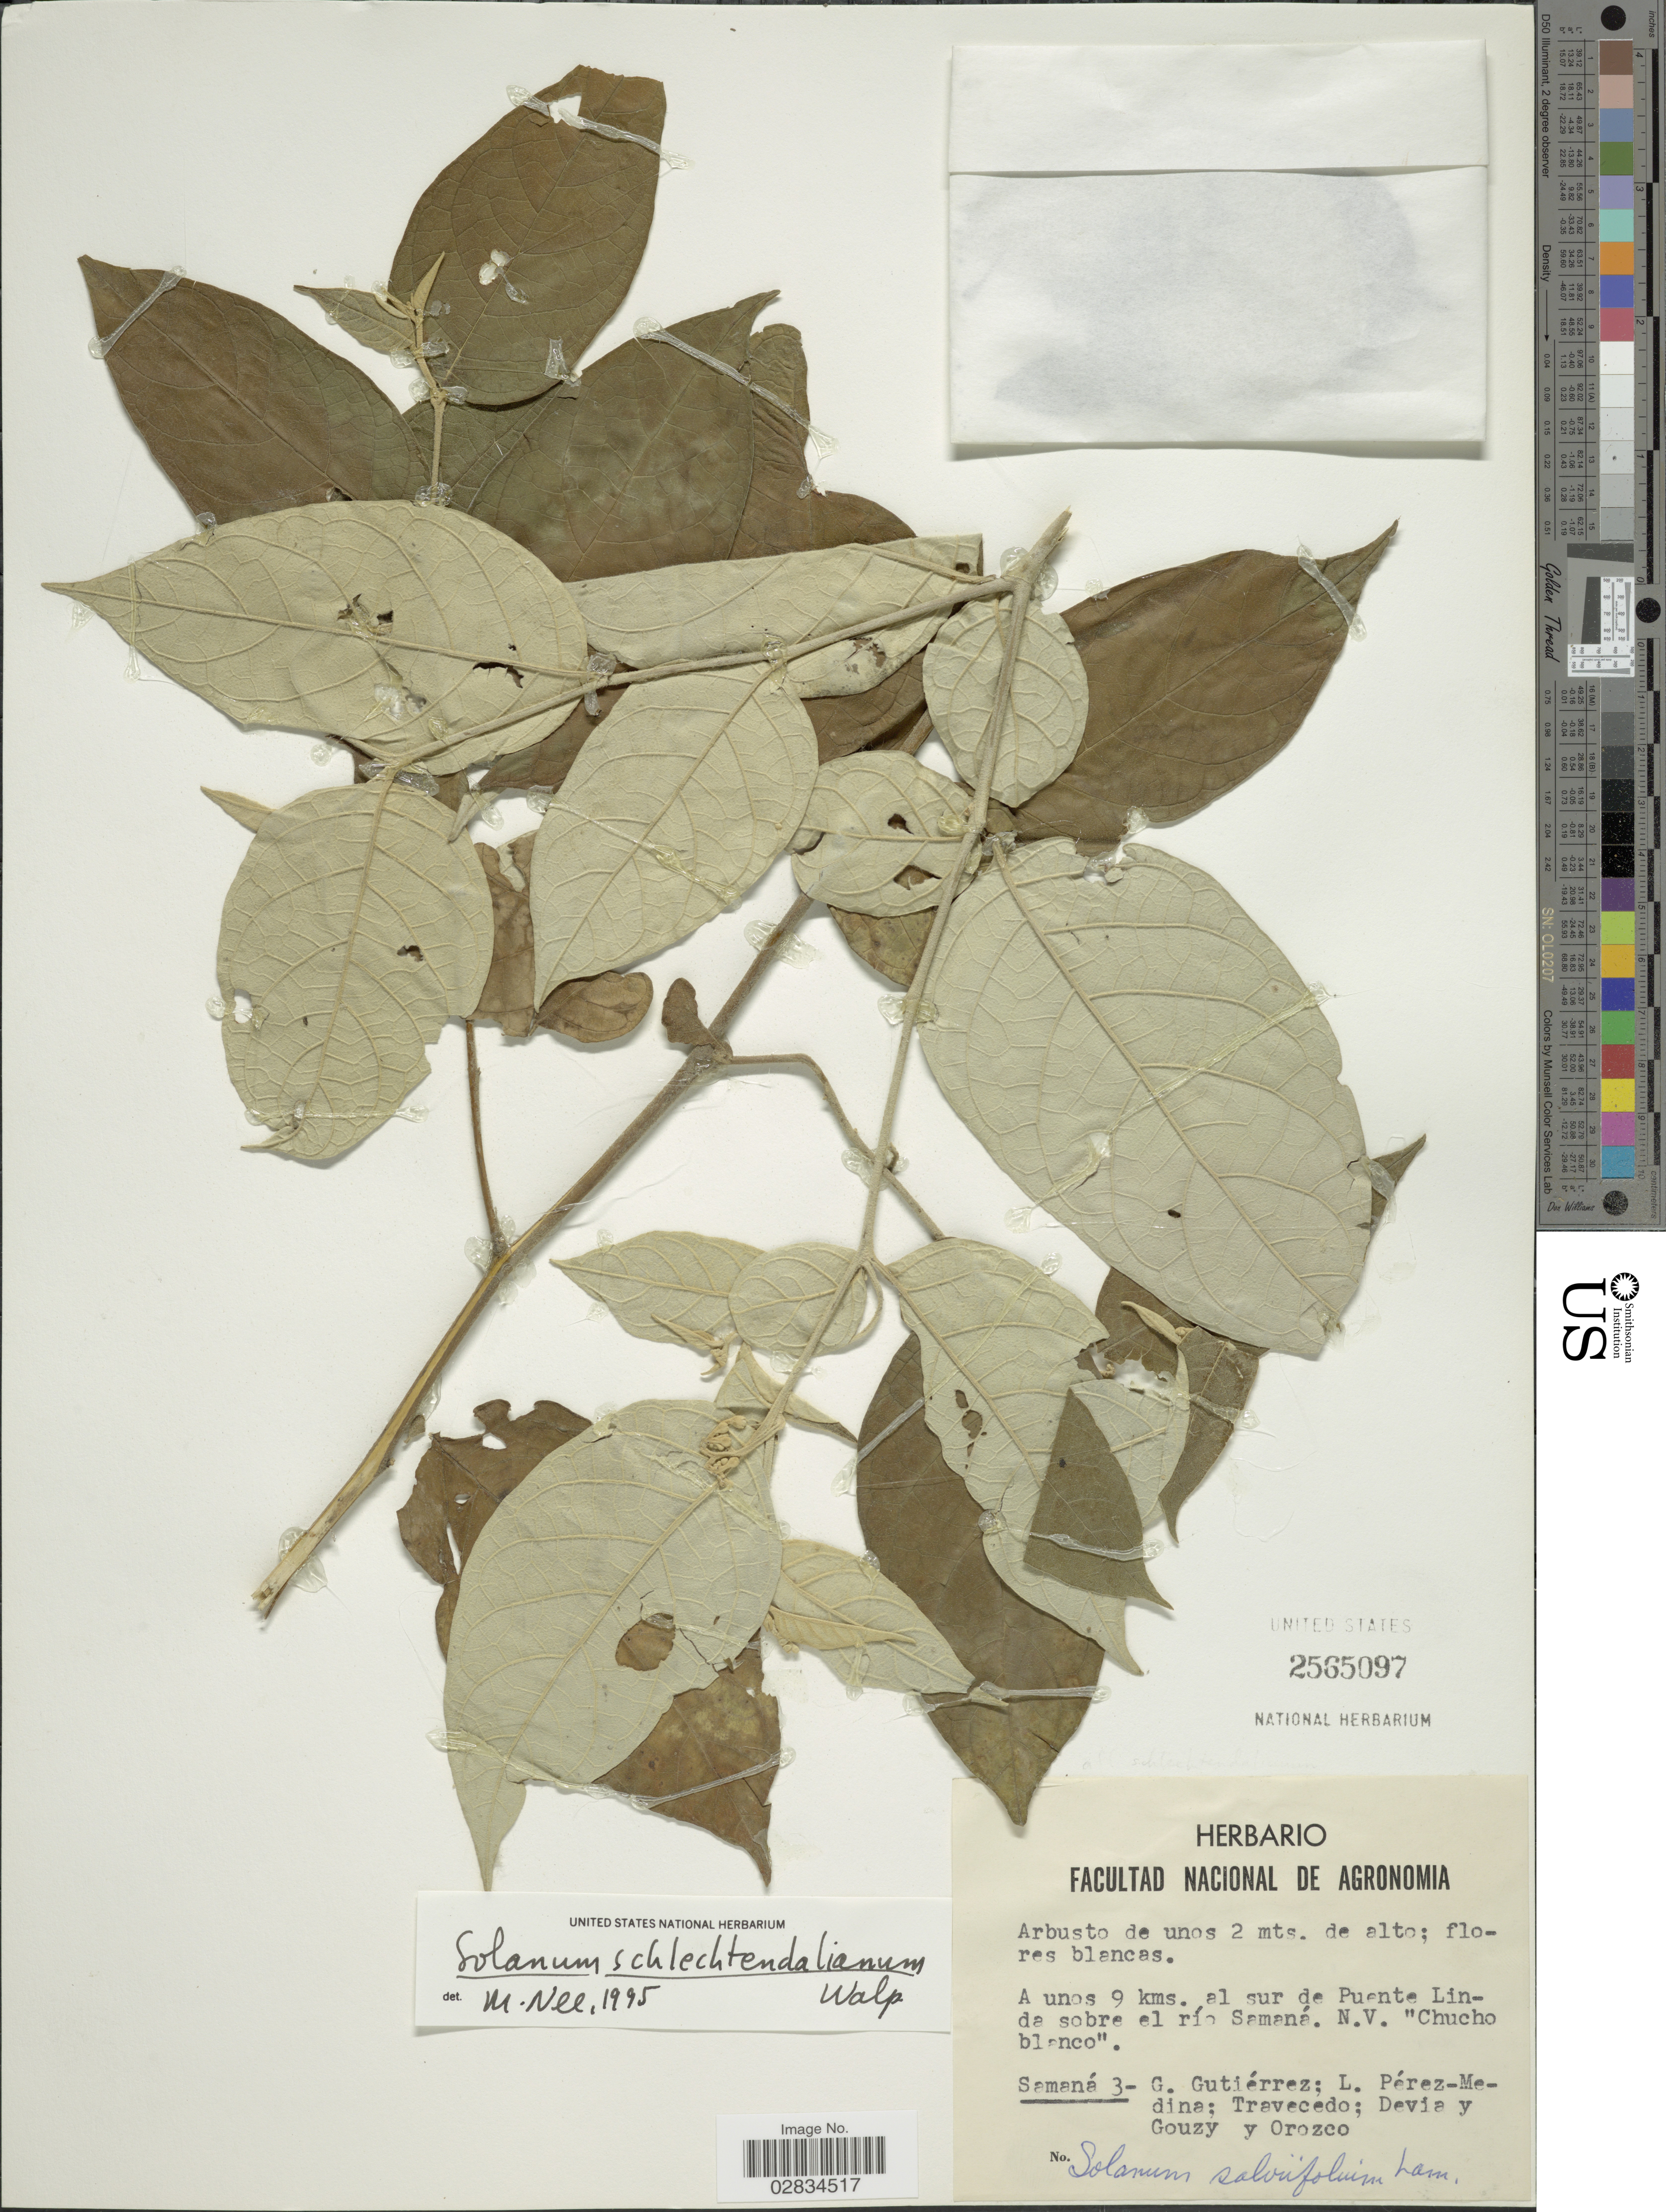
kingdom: Plantae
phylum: Tracheophyta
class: Magnoliopsida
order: Solanales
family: Solanaceae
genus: Solanum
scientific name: Solanum schlechtendalianum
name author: Walp.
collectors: G. Gutiérrez, L. Pérez-Medina, Travecedo, -. Devia & et al.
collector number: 3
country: Colombia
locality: A unos 9 kms. al sur de Puente Linda sobre el río Samaná.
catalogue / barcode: US 2565097